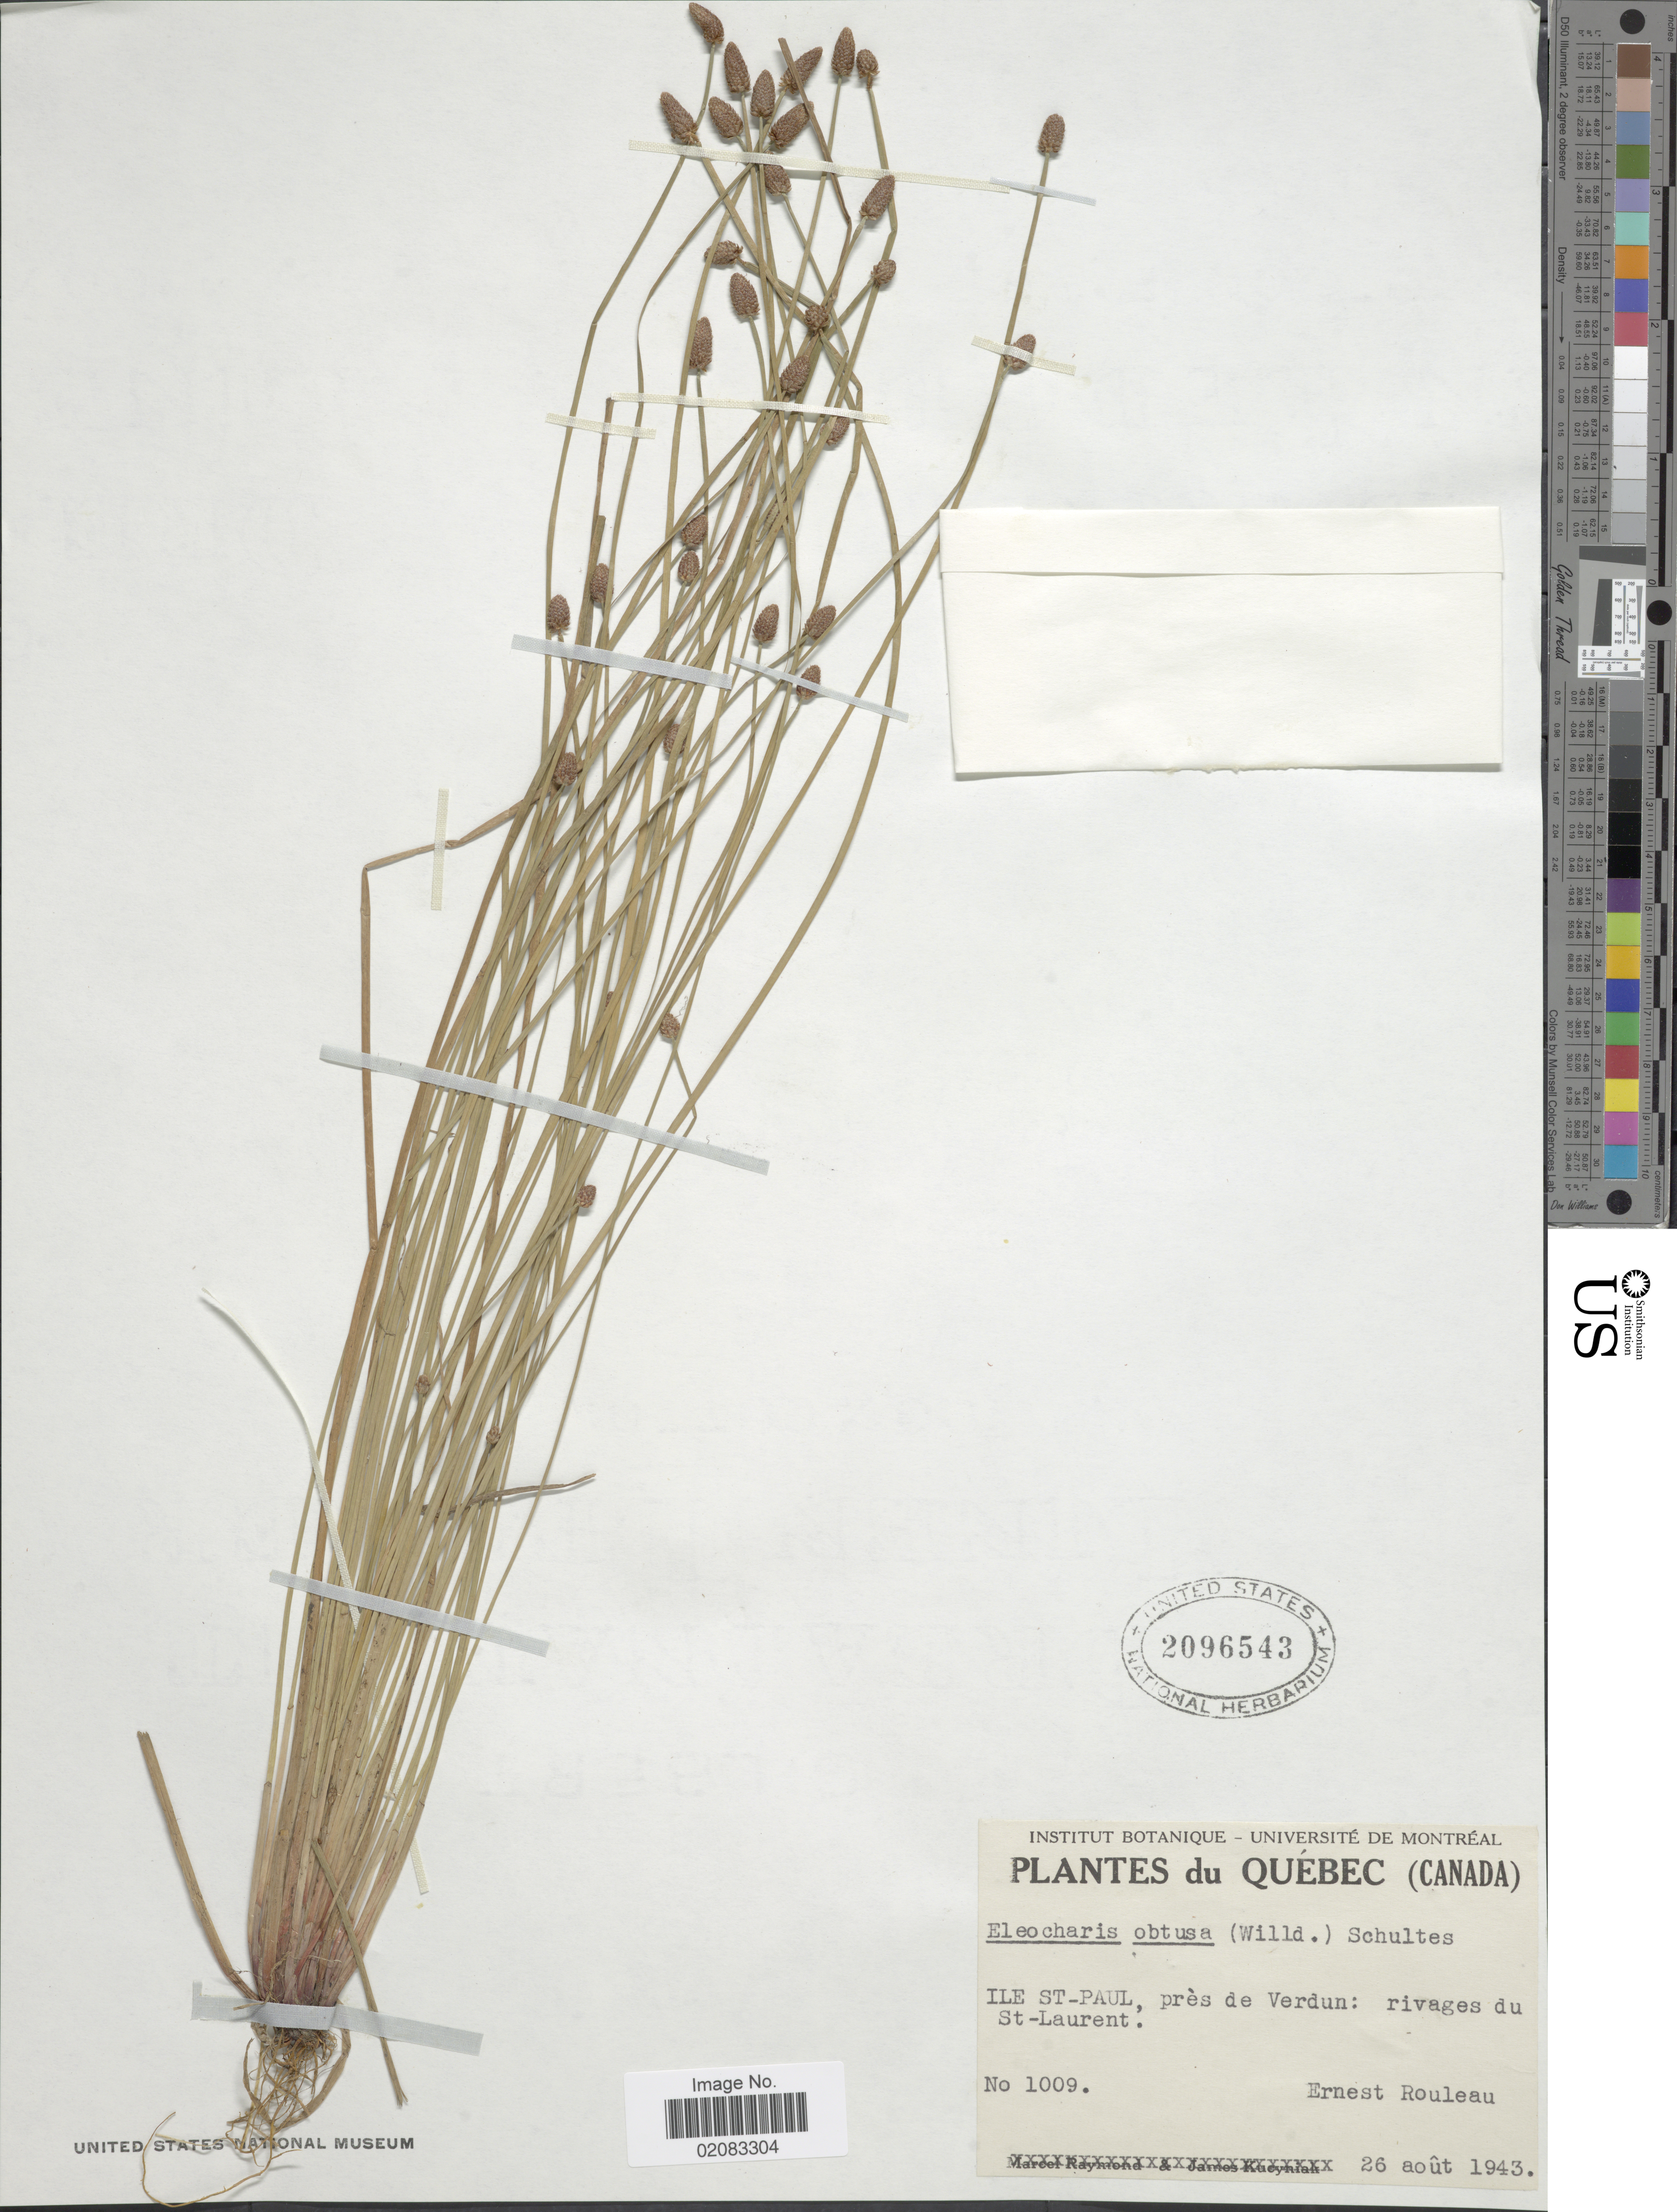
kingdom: Plantae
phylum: Tracheophyta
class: Liliopsida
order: Poales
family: Cyperaceae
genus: Eleocharis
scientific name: Eleocharis obtusa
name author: (Willd.) Schult.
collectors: E. Rouleau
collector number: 1009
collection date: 1943-08-26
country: Canada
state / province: Quebec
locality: Ile St-Paul, près de Verdun: rivages du St-Laurent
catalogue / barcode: US 2096543